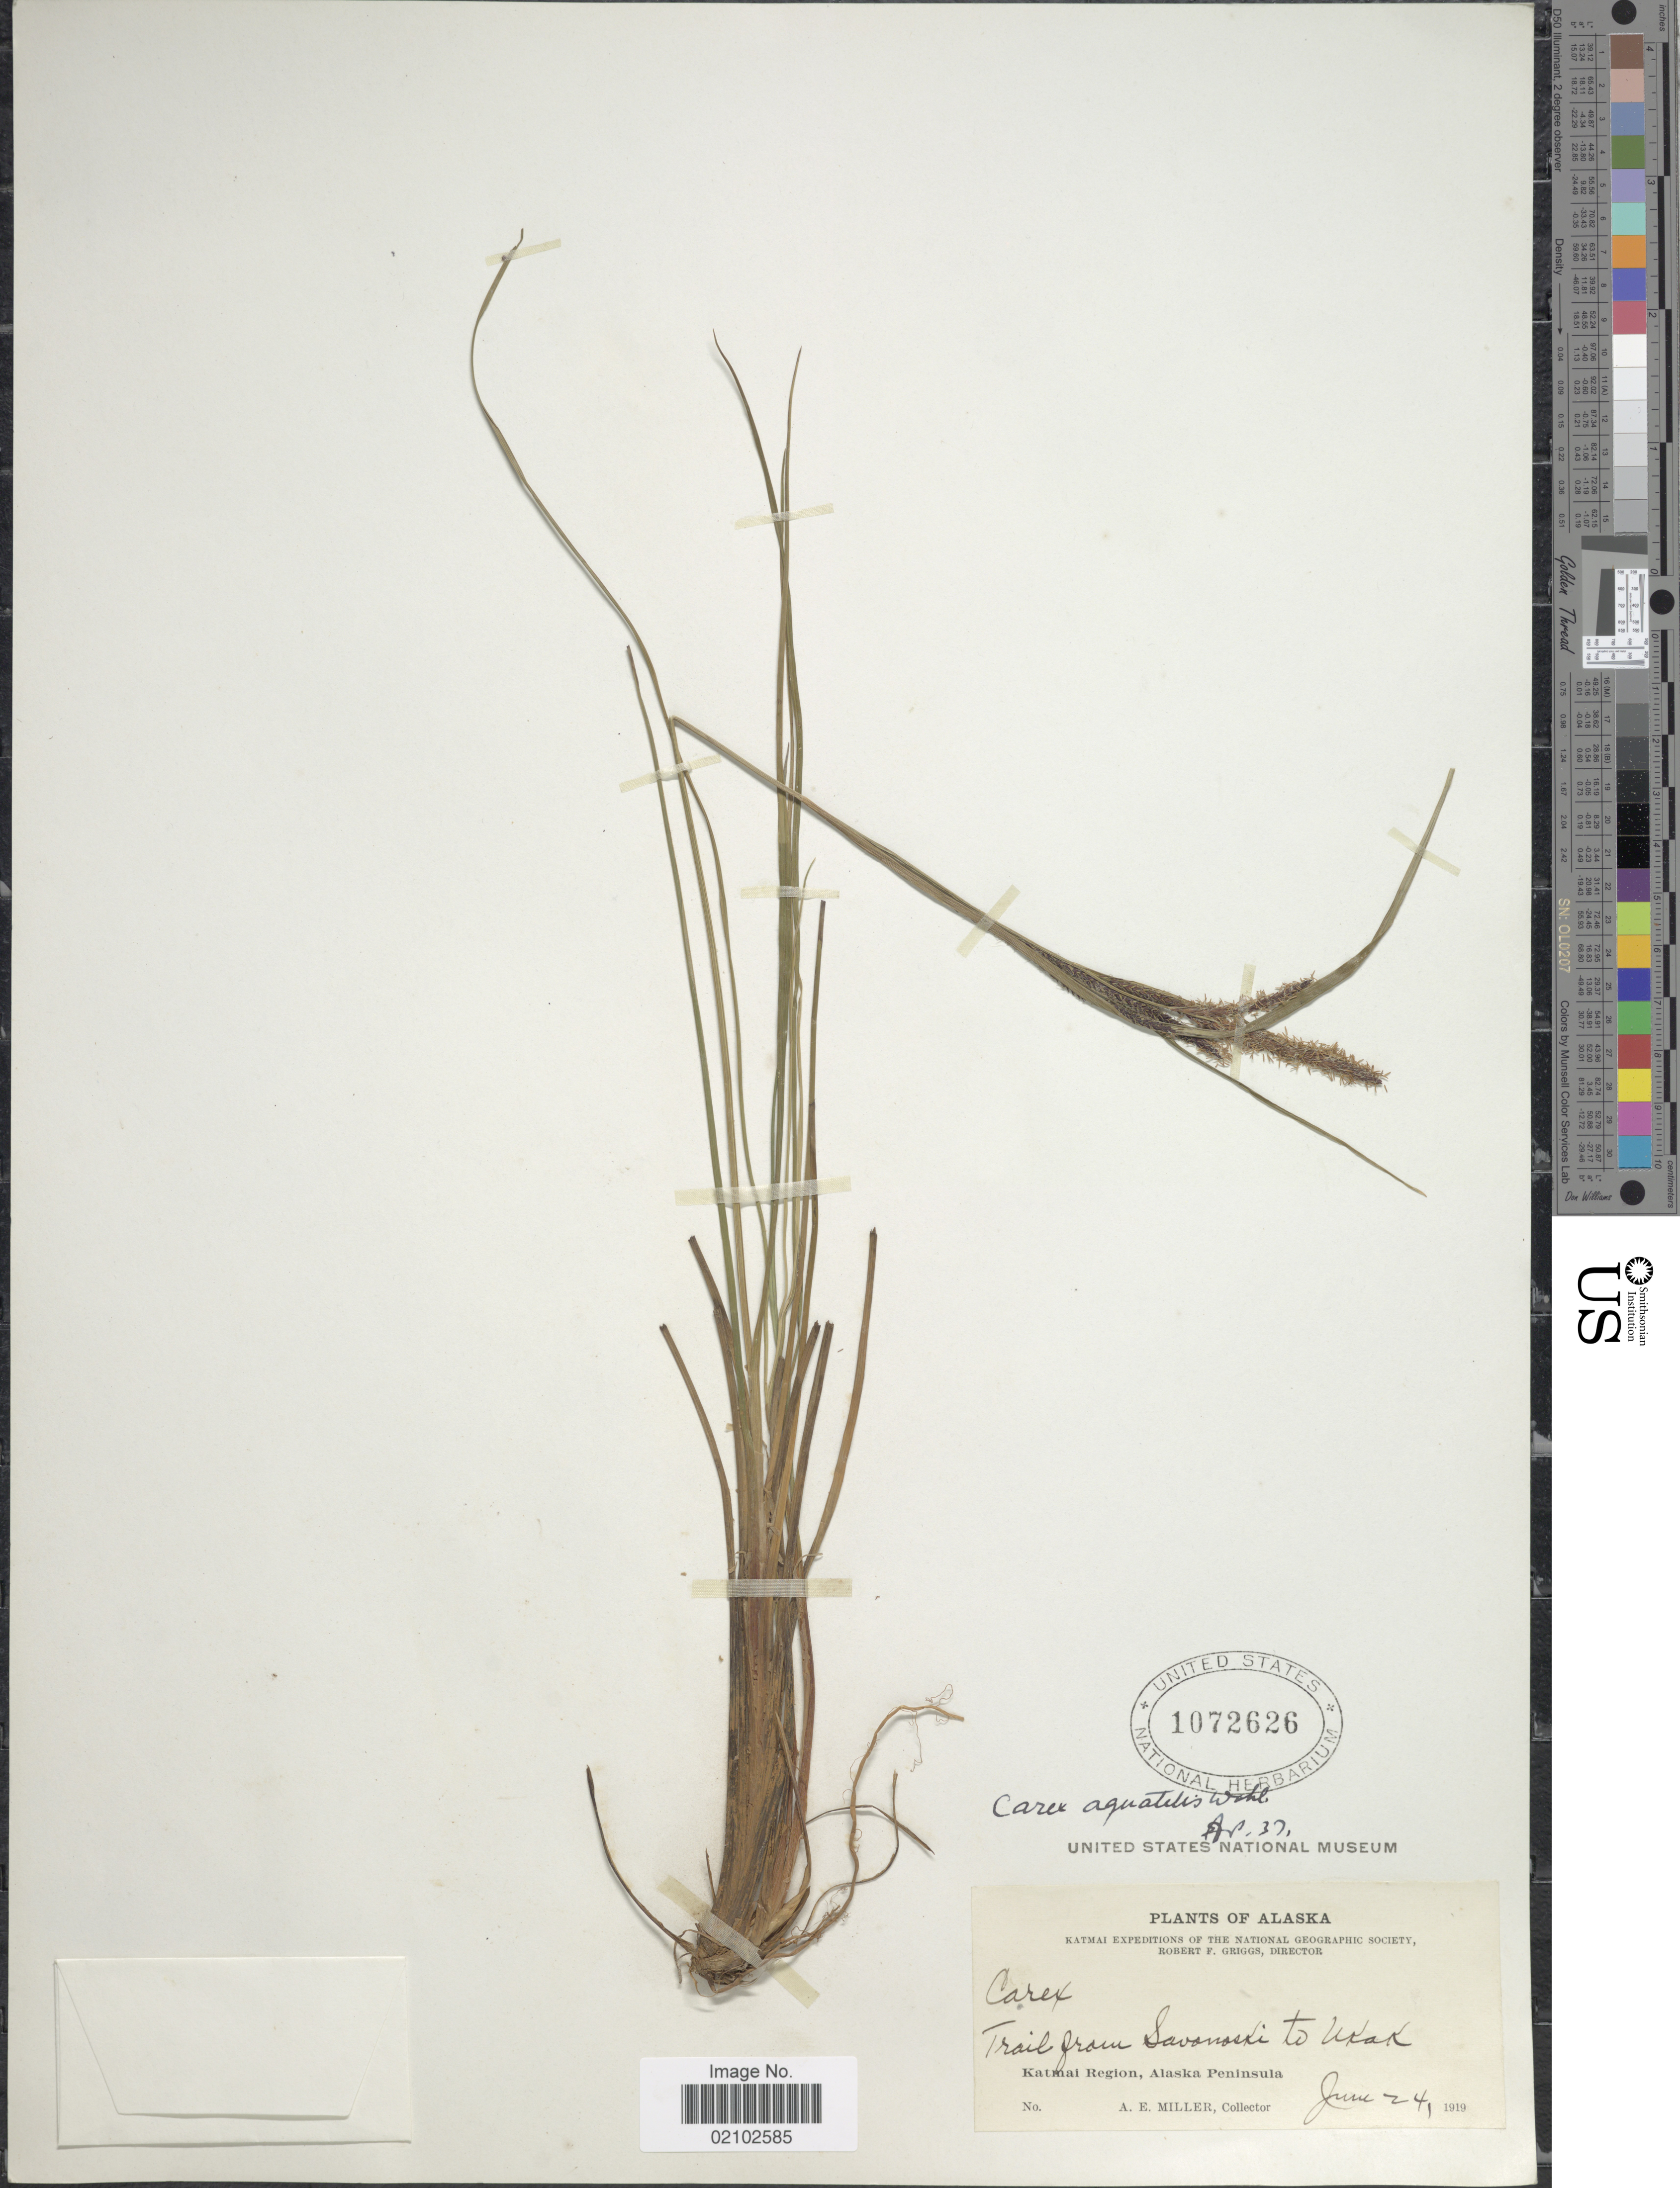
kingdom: Plantae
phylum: Tracheophyta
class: Liliopsida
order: Poales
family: Cyperaceae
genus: Carex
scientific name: Carex aquatilis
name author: Wahlenb.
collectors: A. E. Miller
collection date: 1919-06-24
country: United States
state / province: Alaska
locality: Trail from Savonoski to Ukaka, Katmai Region, Alaska Peninsula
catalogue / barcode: US 1072626